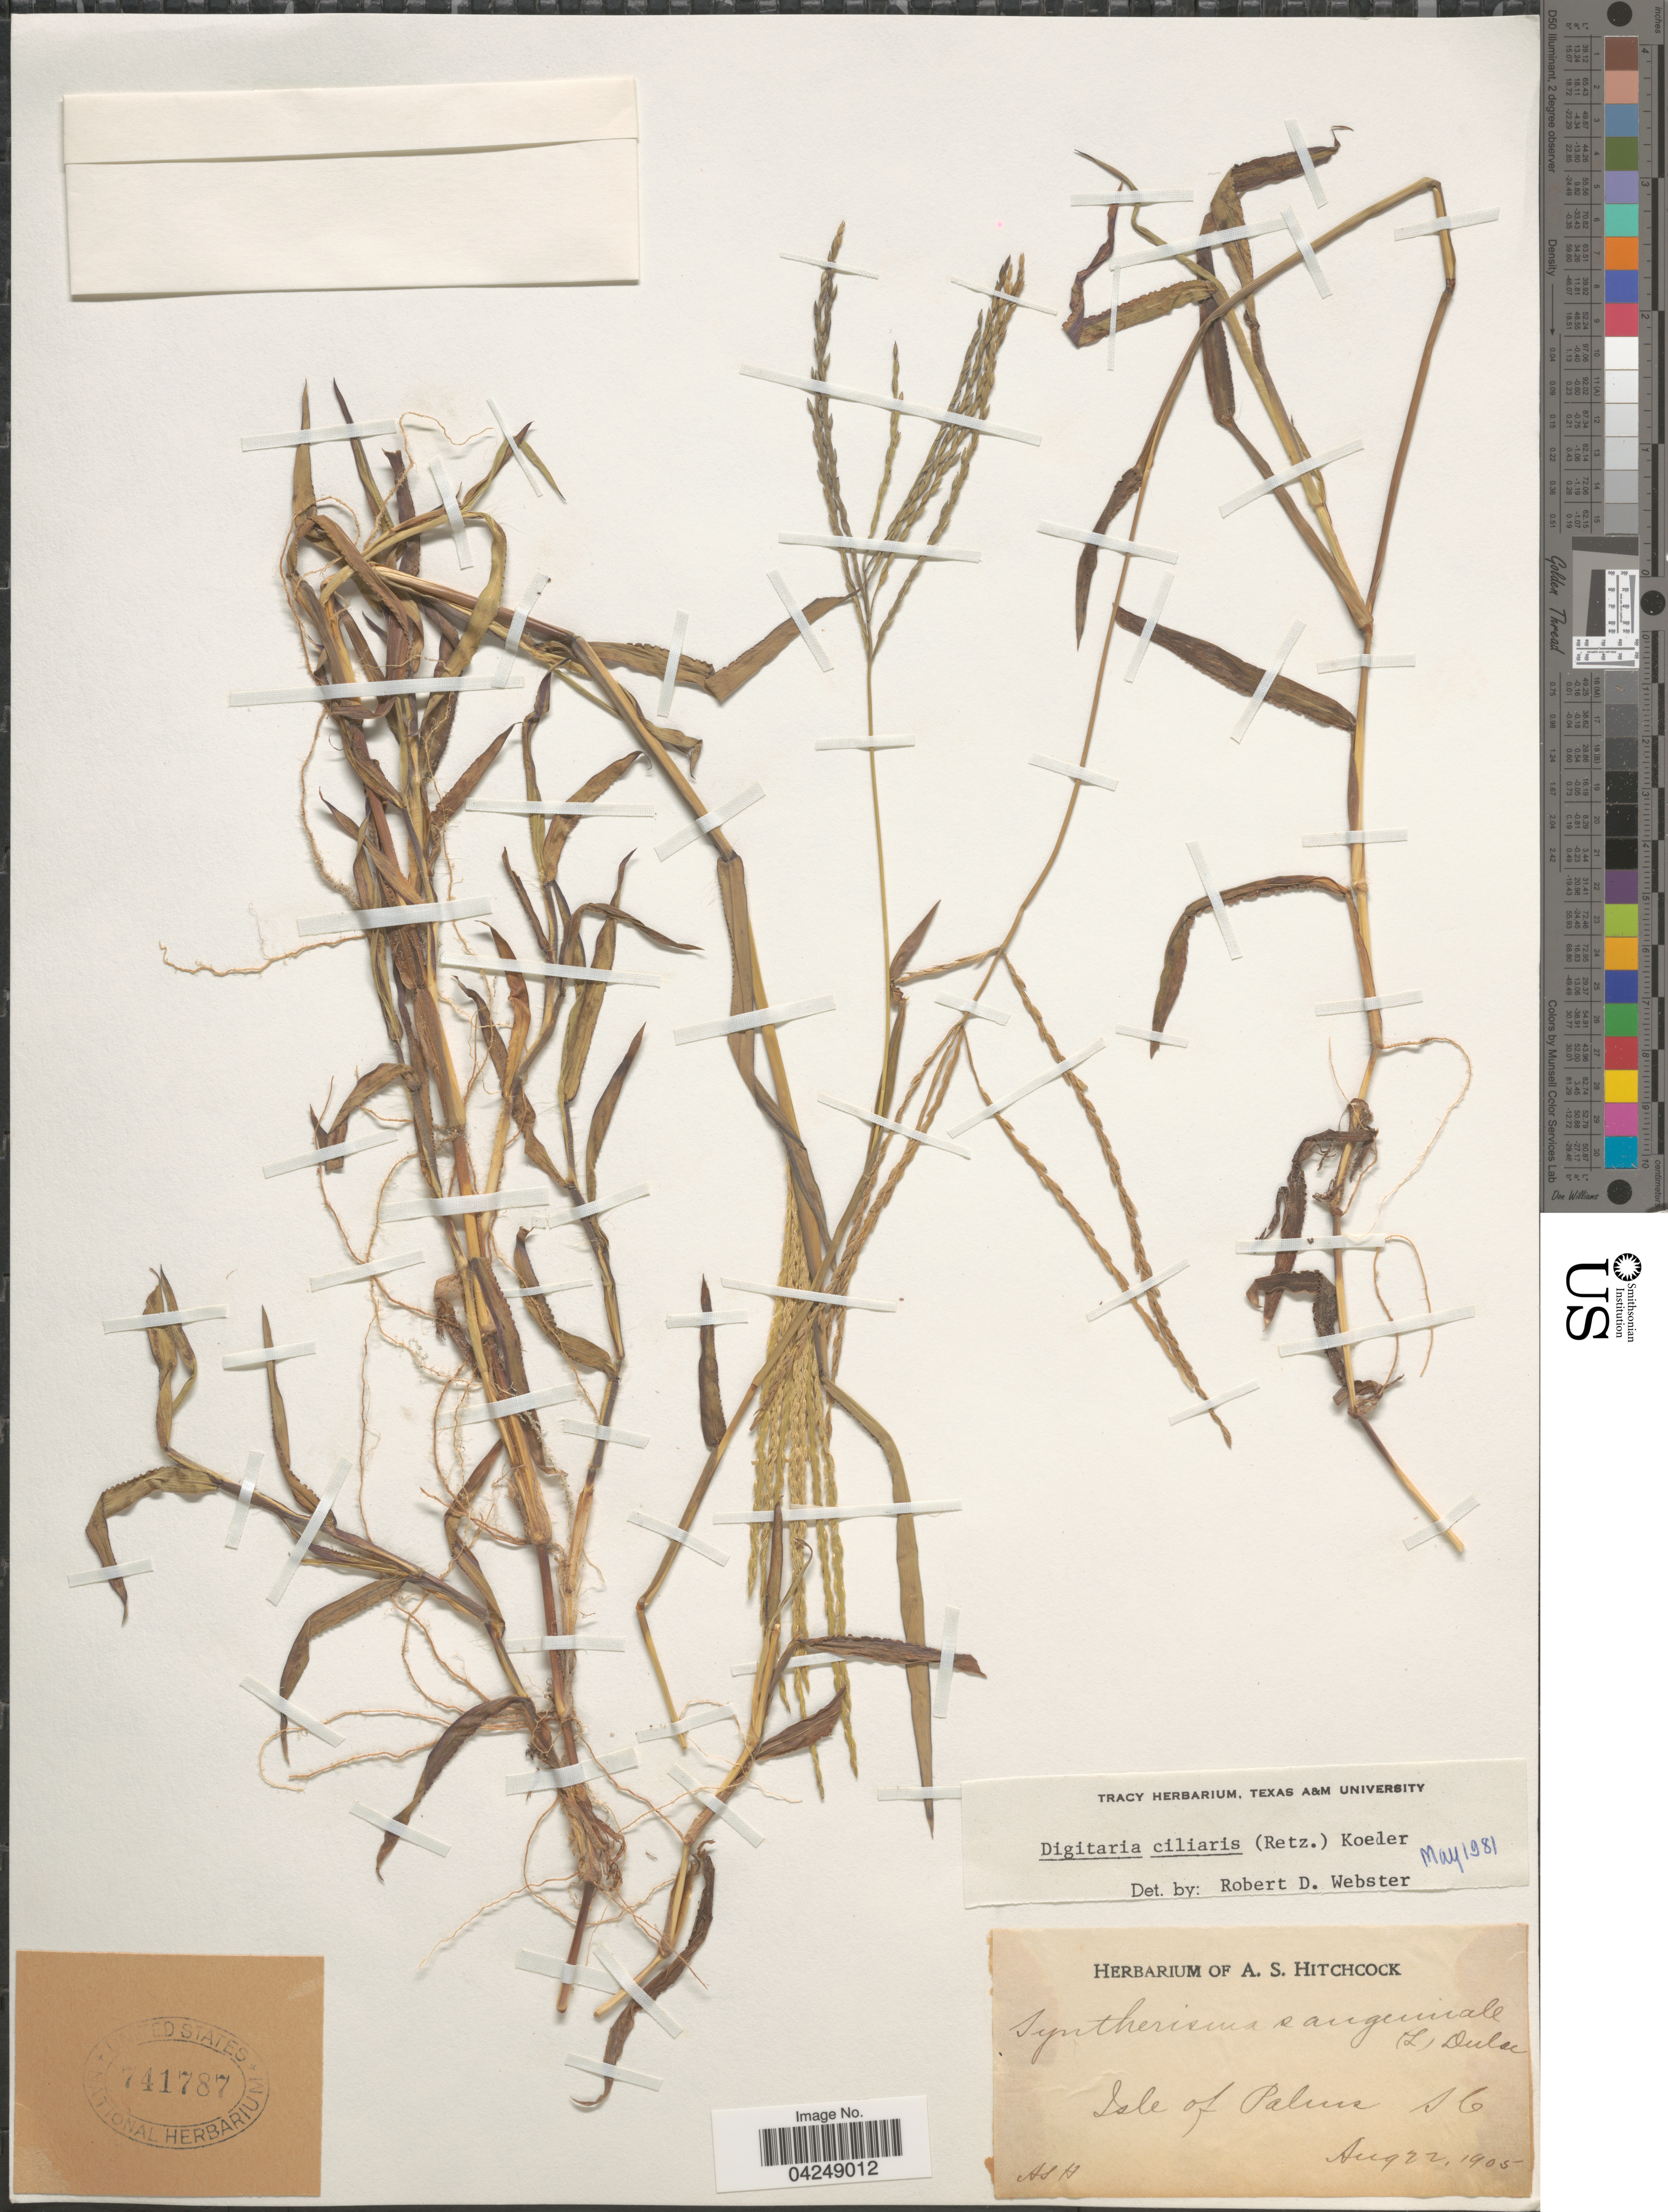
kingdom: Plantae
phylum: Tracheophyta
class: Liliopsida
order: Poales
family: Poaceae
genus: Digitaria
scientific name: Digitaria ciliaris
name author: (Retz.) Koeler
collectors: A. S. Hitchcock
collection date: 1905-08-22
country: United States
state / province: South Carolina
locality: Isle of Palms.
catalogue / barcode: US 741787